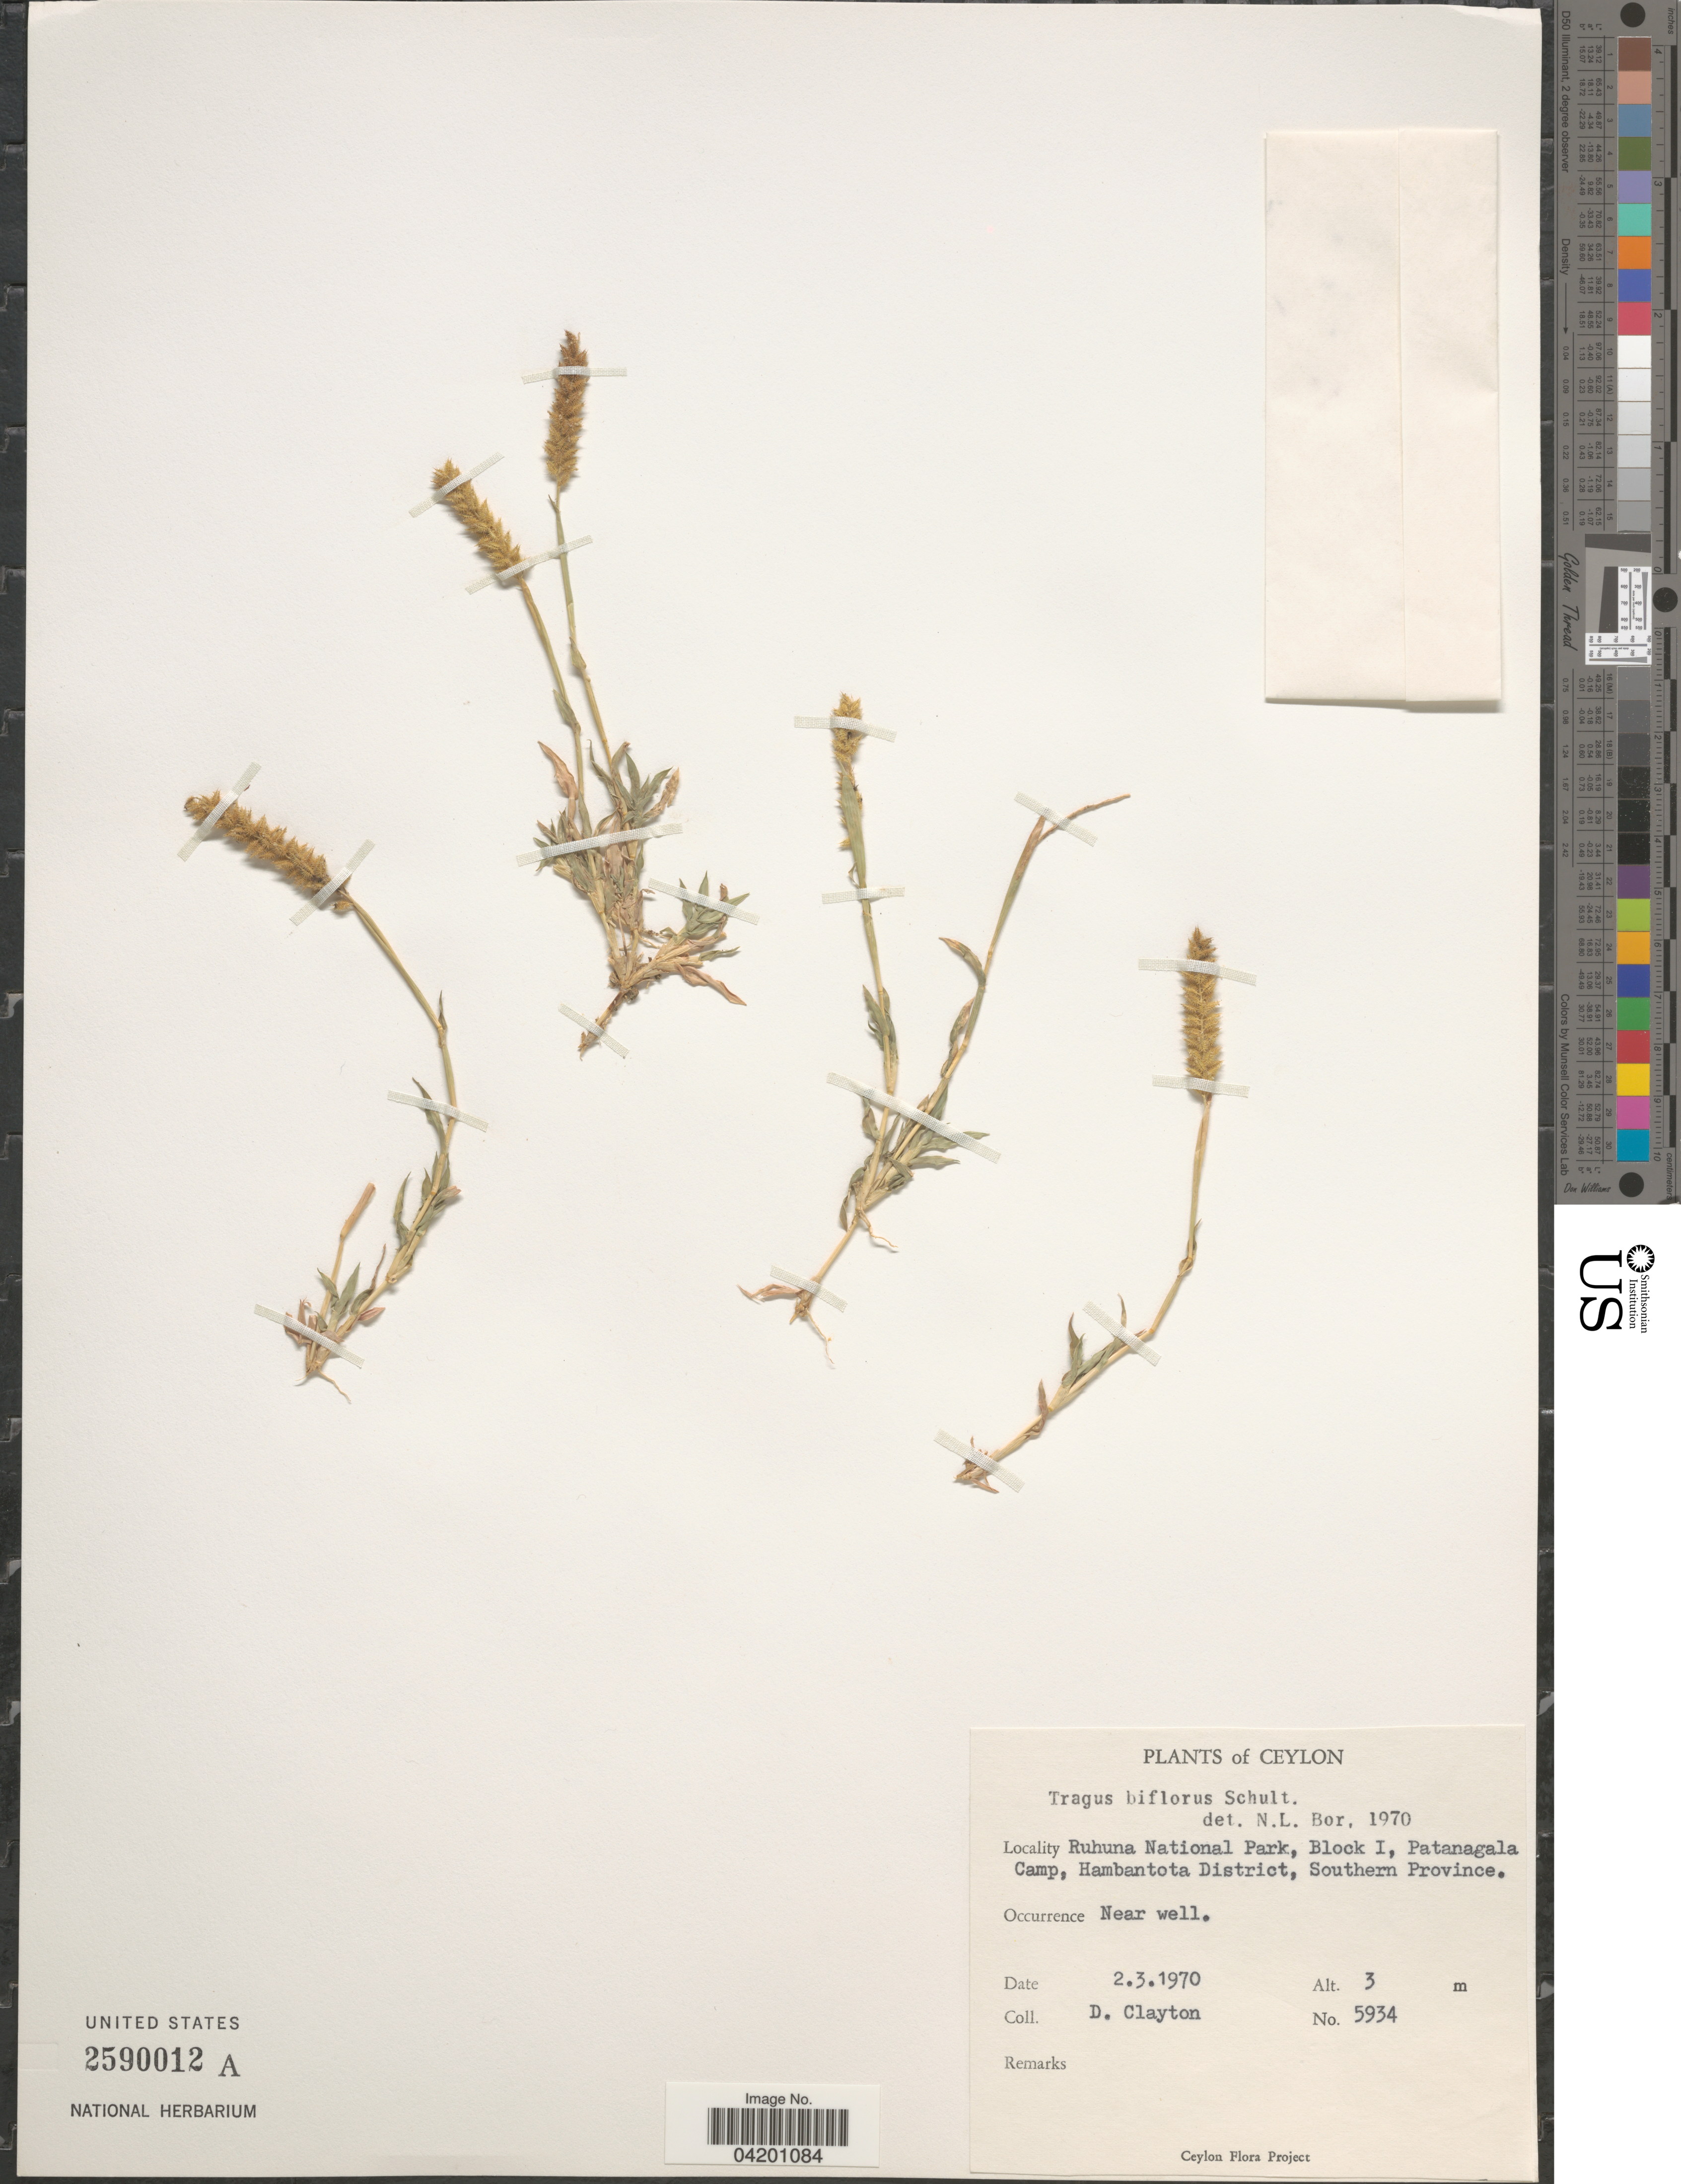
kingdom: Plantae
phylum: Tracheophyta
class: Liliopsida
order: Poales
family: Poaceae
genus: Tragus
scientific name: Tragus racemosus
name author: (L.) All.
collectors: D. Clayton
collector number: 5934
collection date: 1970-03-02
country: Sri Lanka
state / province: Southern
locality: Ceylon. Ruhuna National Park, Block I, Patanagala Camp, Hambantota District.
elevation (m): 3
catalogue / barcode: US 2590012A